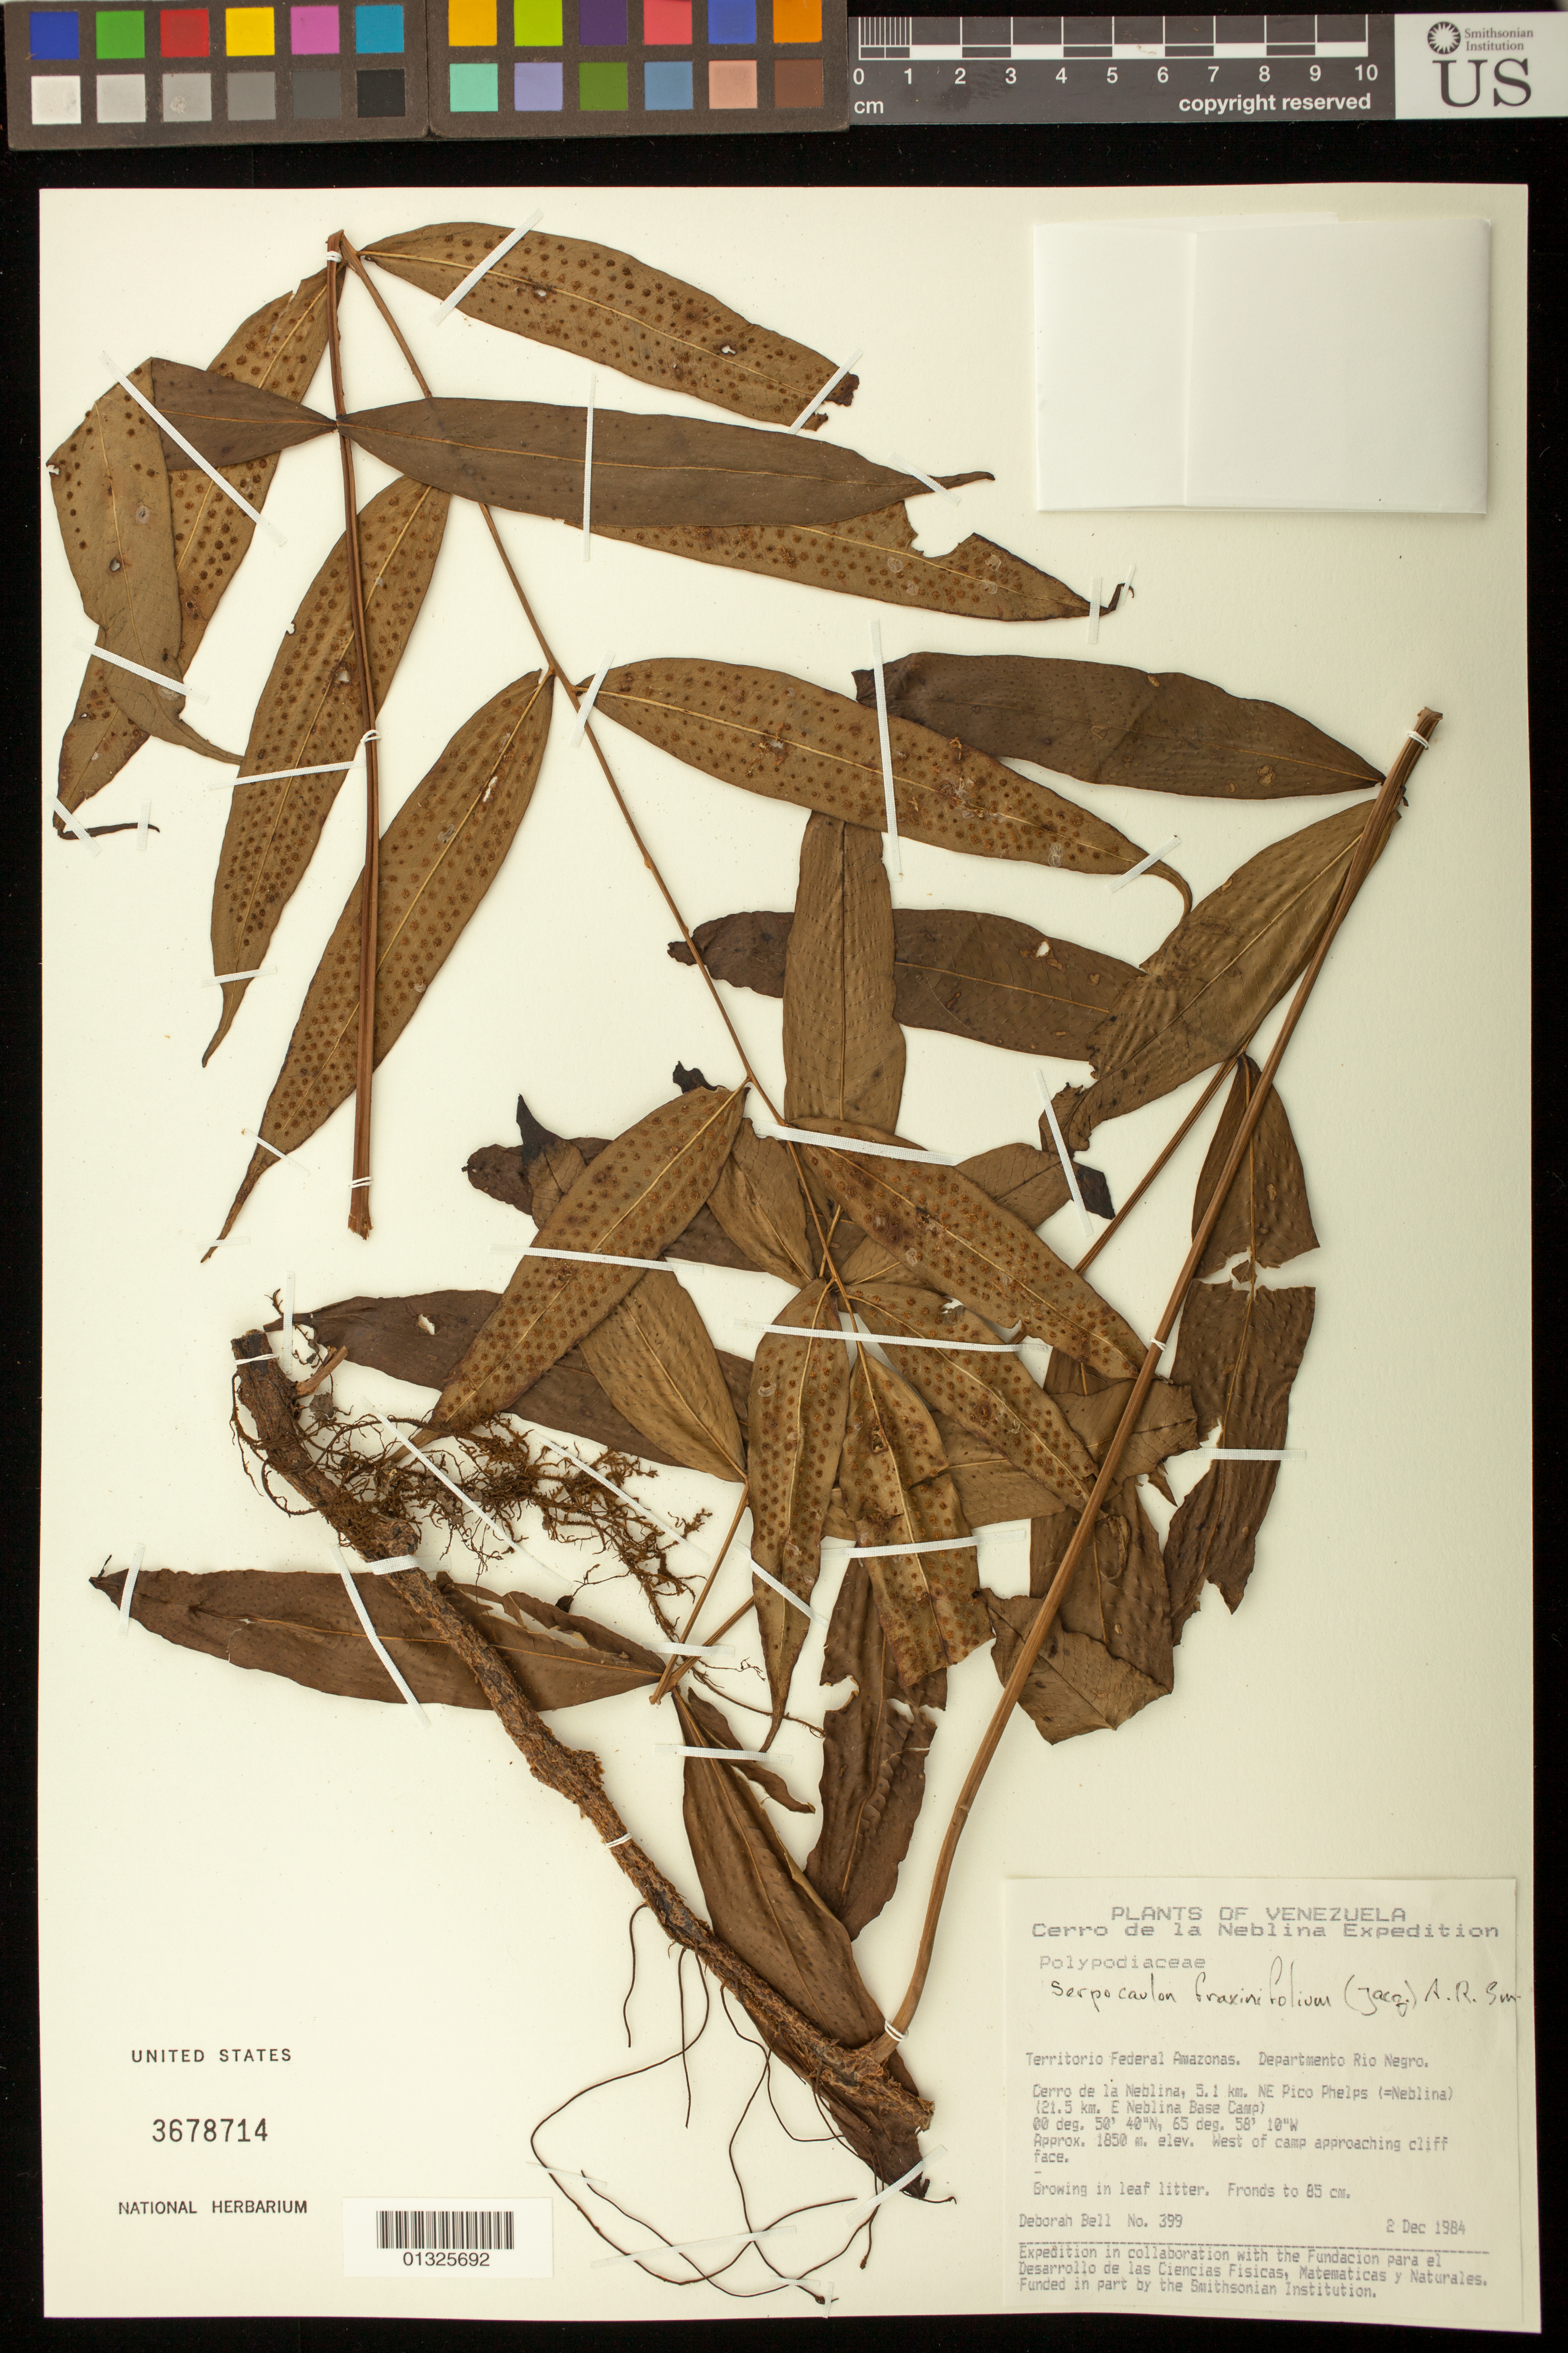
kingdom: Plantae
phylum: Tracheophyta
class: Polypodiopsida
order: Polypodiales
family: Polypodiaceae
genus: Serpocaulon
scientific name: Serpocaulon fraxinifolium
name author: (Jacq.) A.R. Sm.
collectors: D. A. Bell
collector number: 399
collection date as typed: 2-Dec-84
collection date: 1984-12-02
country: Venezuela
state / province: Amazonas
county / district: Río Negro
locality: Cerro de La Neblina, 5.1 km NE Pico Phelps (21.5km E Neblina Base Camp); west of camp, approaching cliff face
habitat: In leaf litter.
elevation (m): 1850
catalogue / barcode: US 3678714